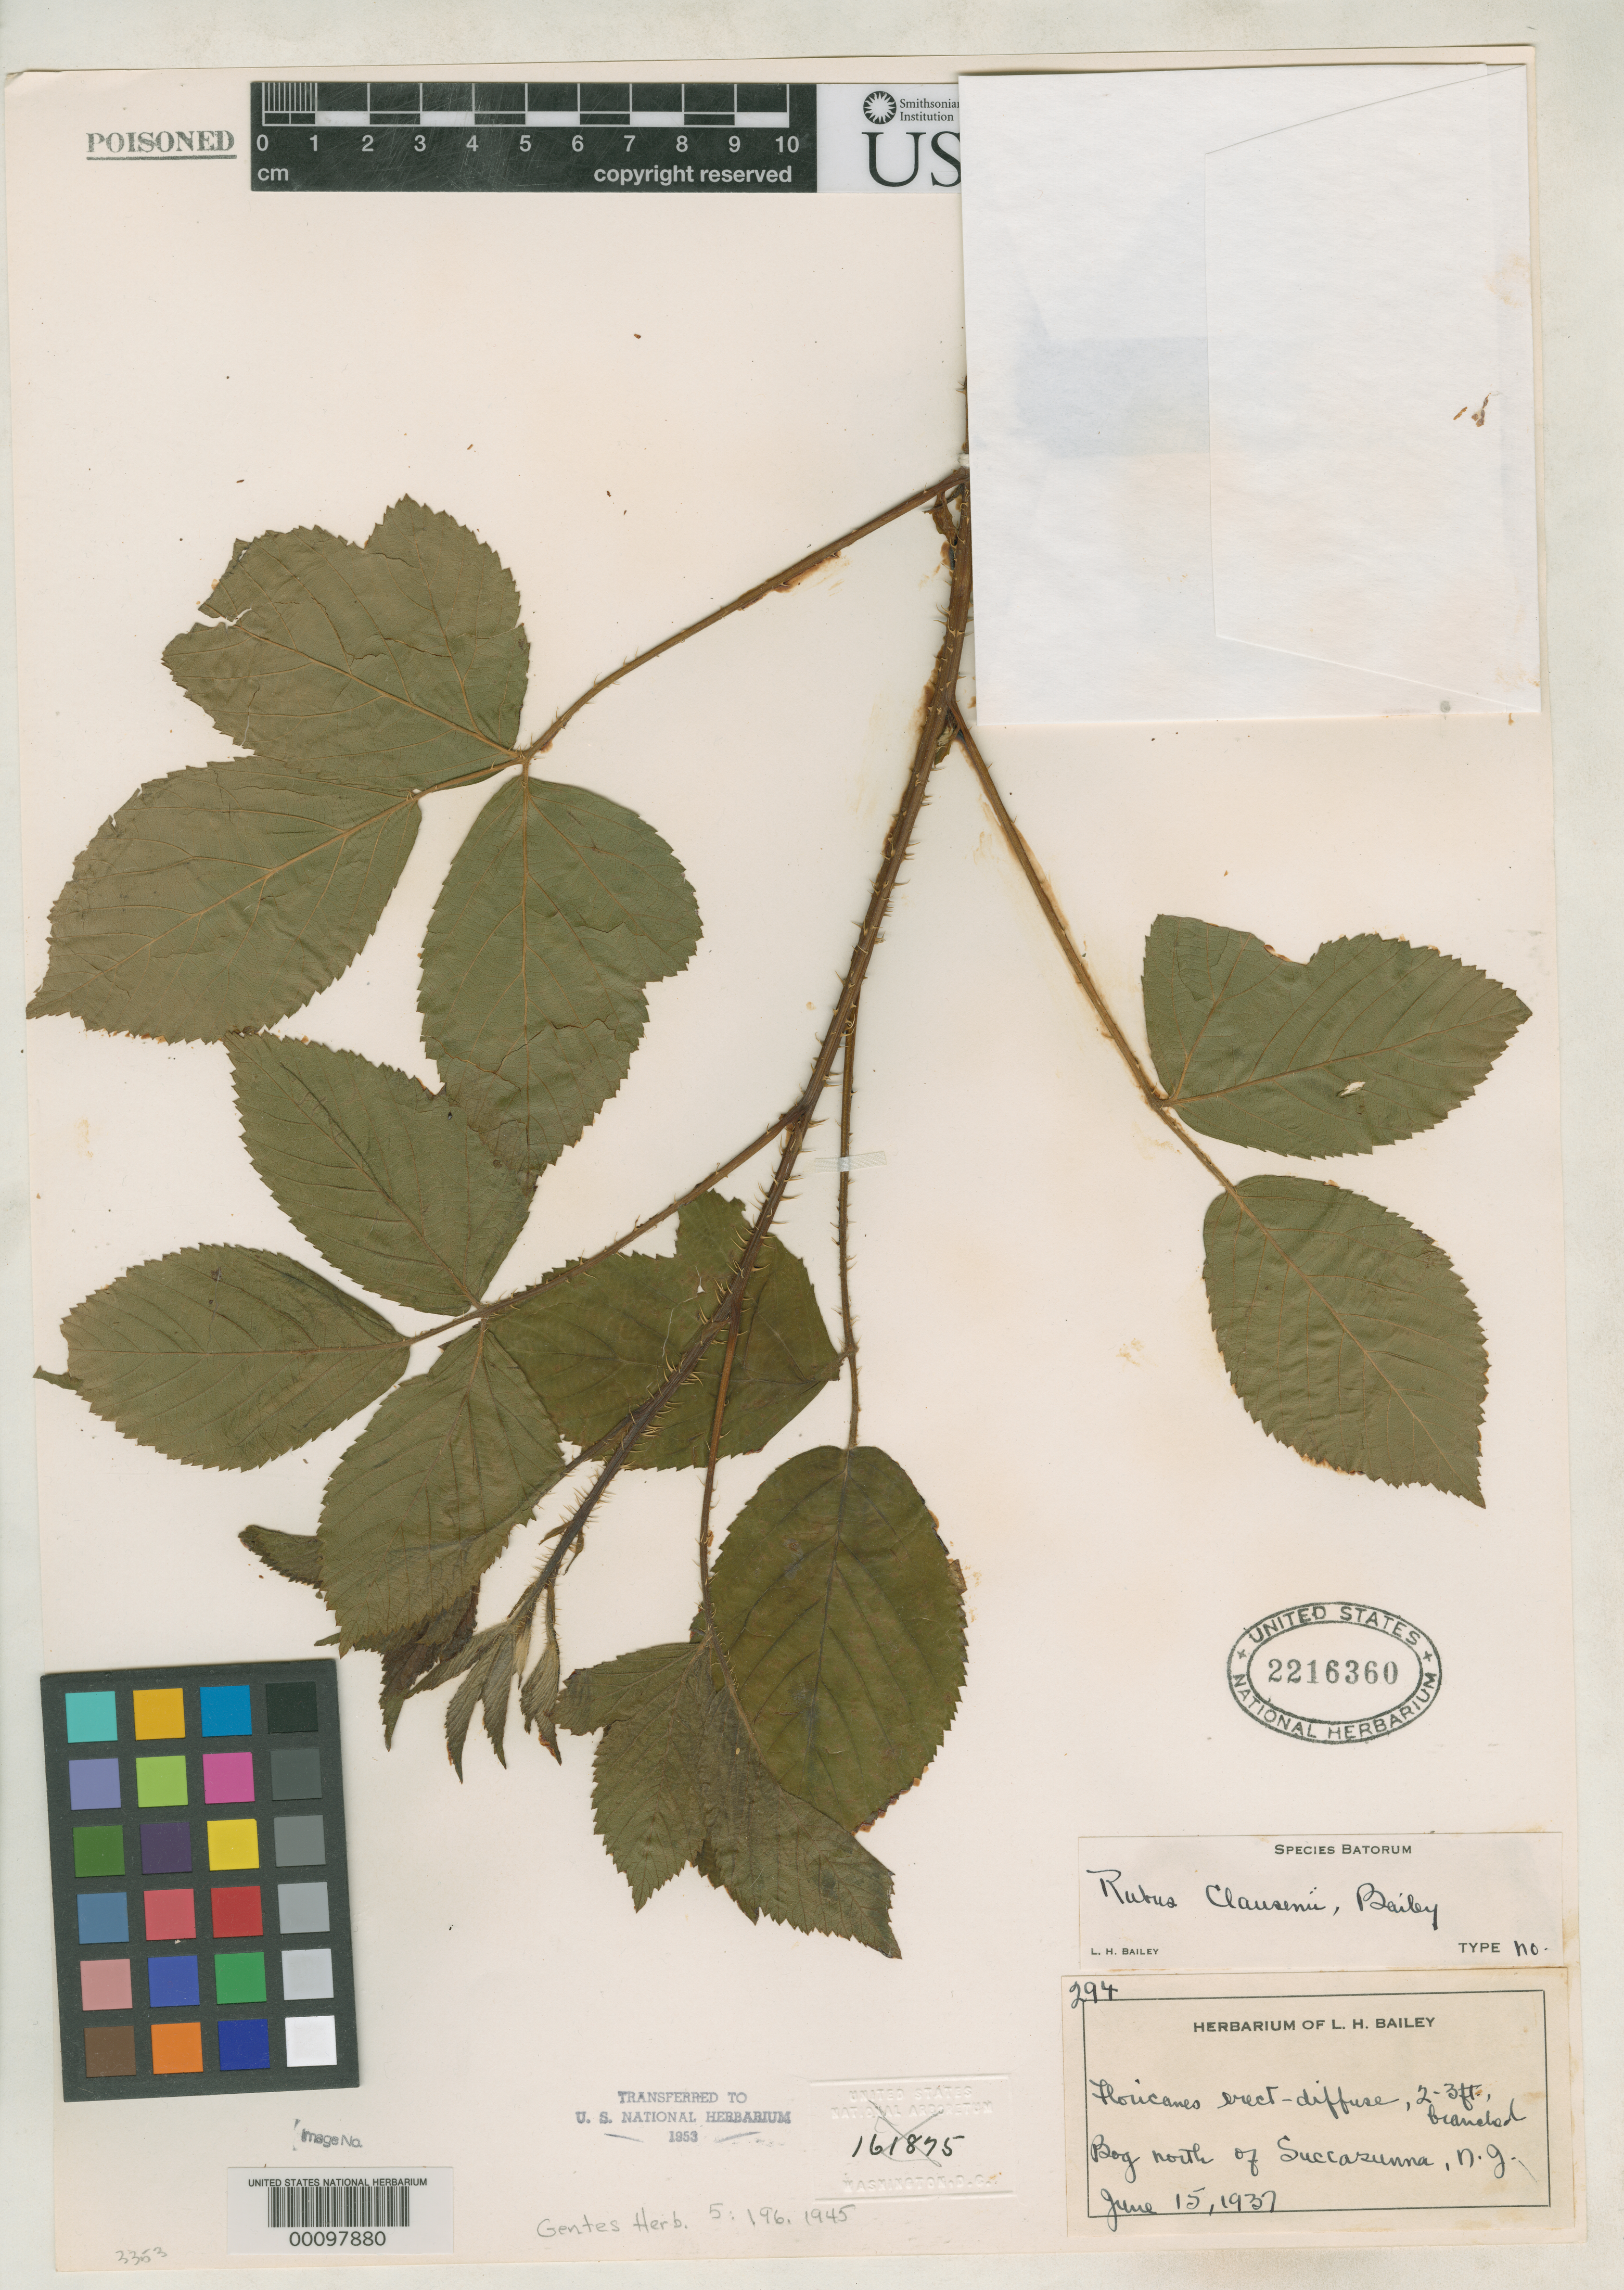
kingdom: Plantae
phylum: Tracheophyta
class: Magnoliopsida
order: Rosales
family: Rosaceae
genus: Rubus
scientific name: Rubus clausenii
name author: L.H. Bailey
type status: Isotype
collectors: L. H. Bailey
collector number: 294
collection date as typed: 15 Jun 1937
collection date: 1937-06-15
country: United States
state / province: New Jersey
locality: Bog N of Succasunna.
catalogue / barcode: US 2216360